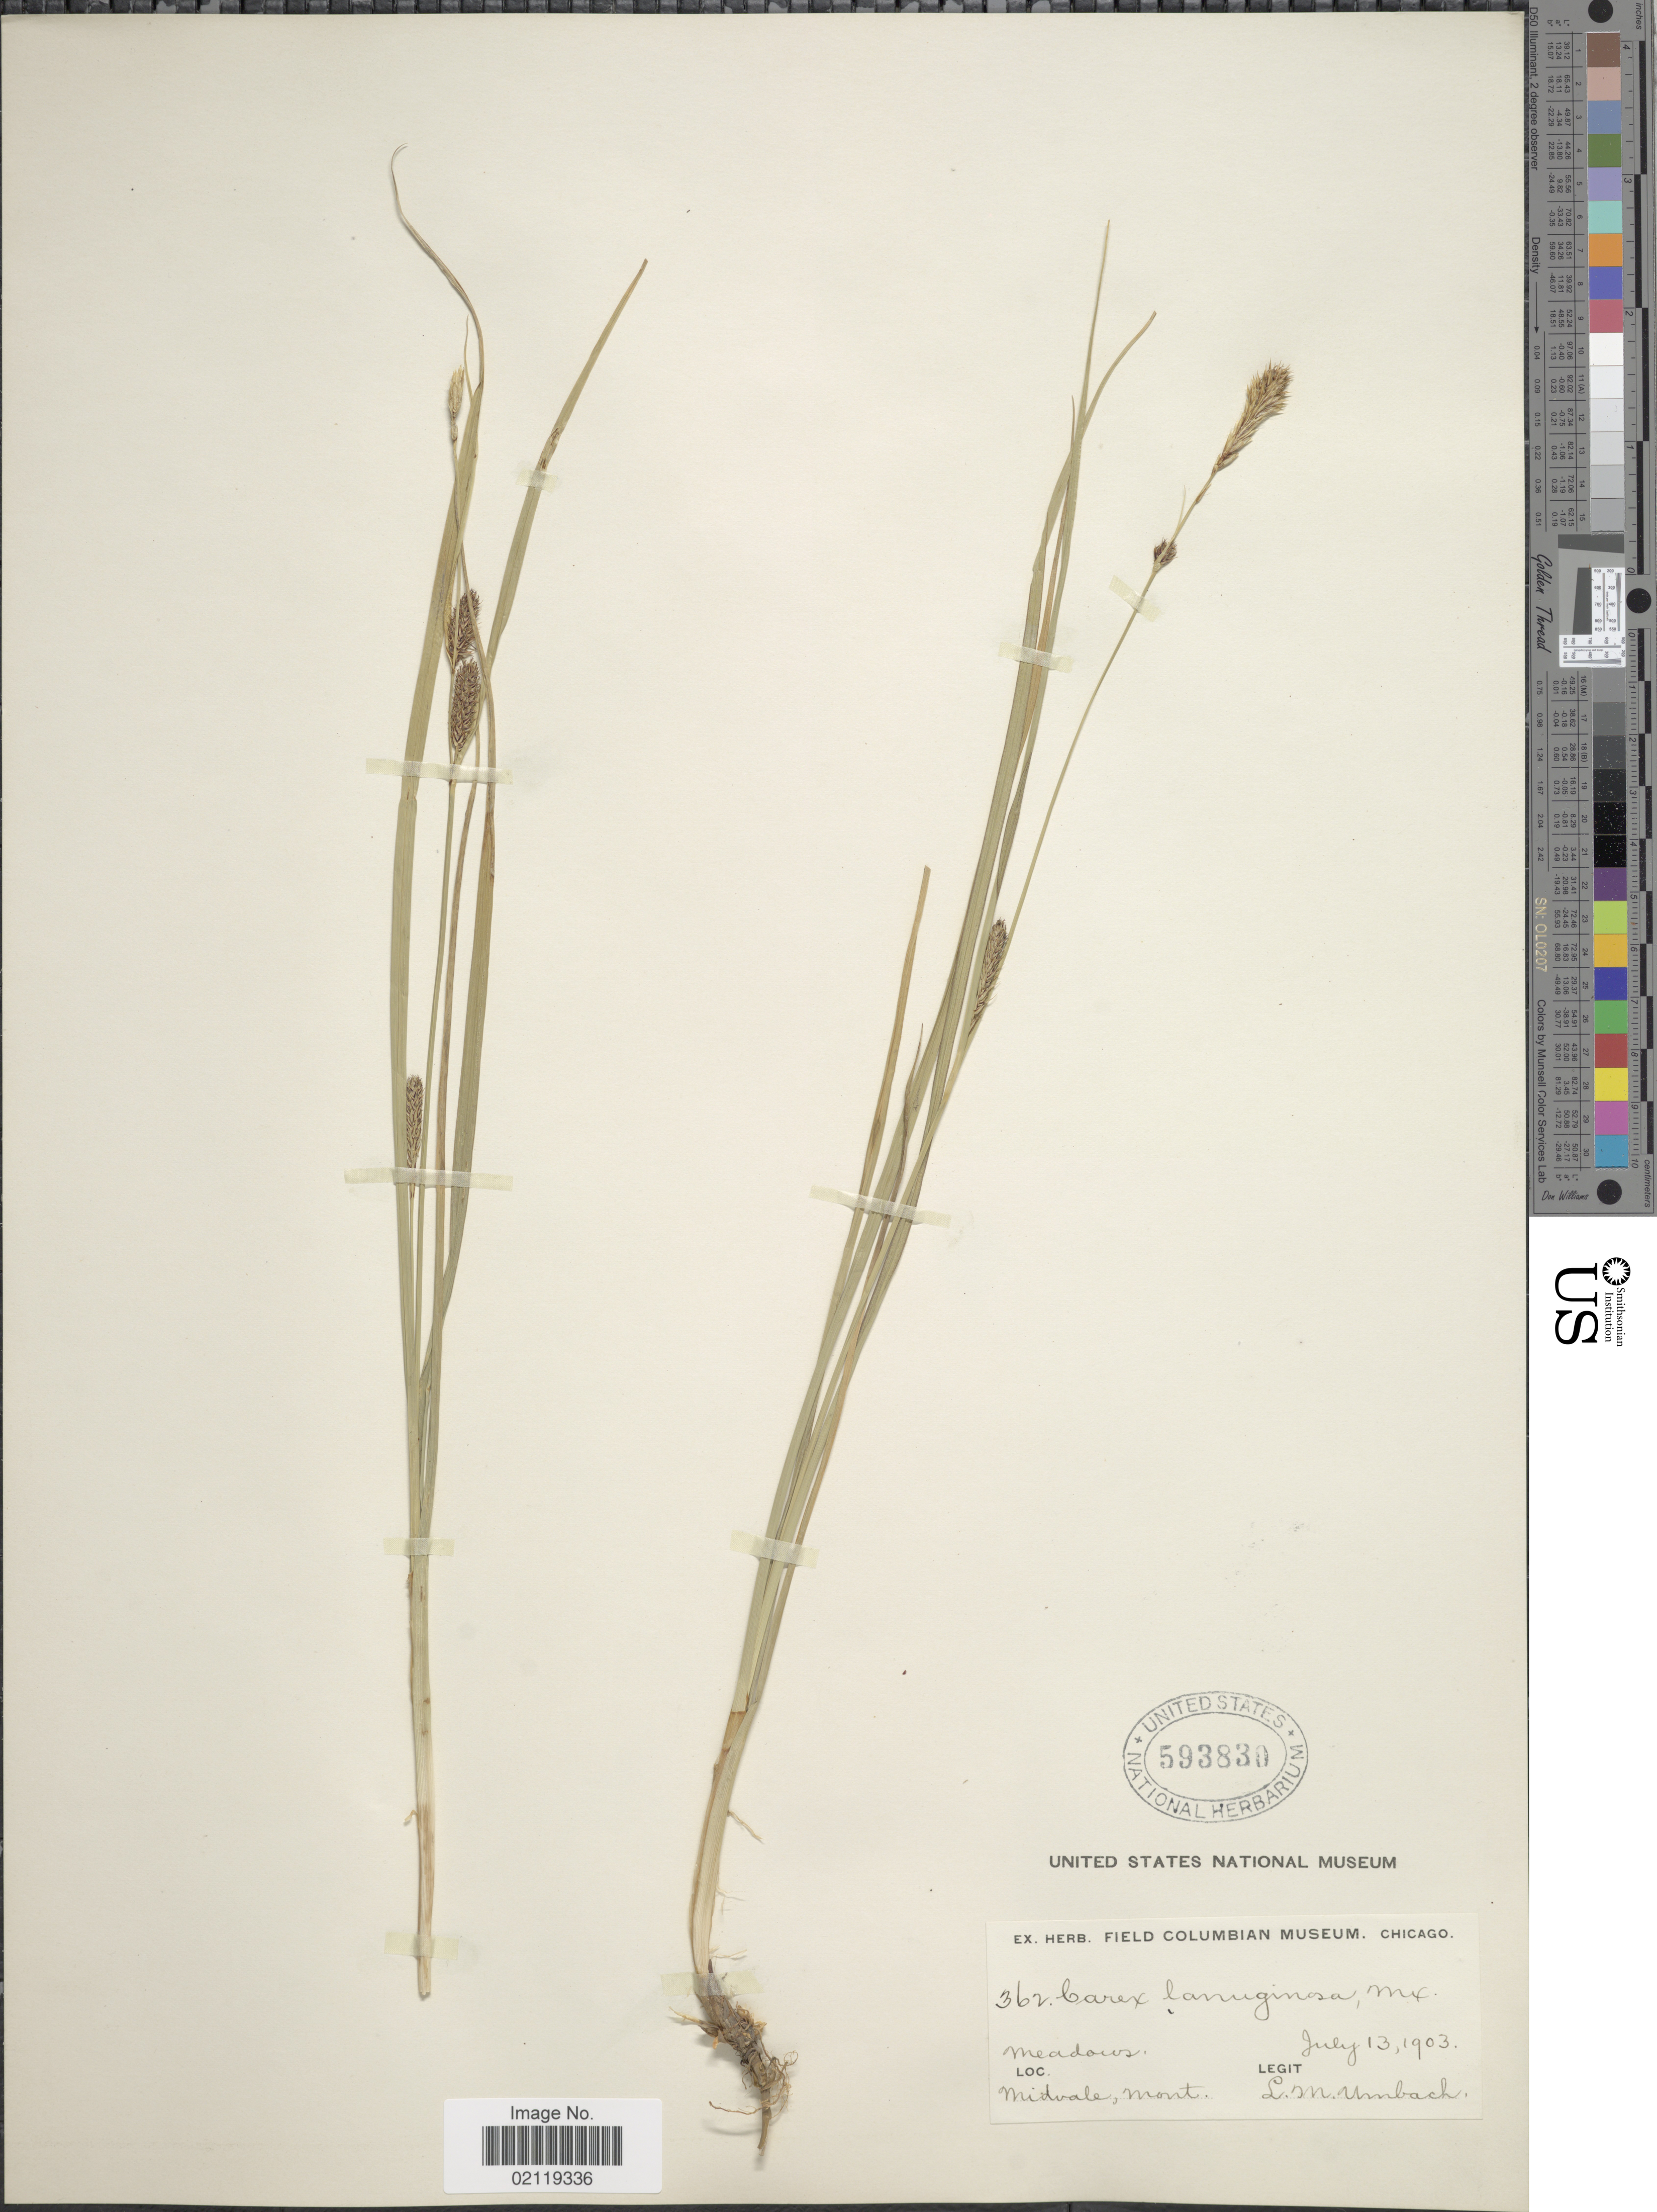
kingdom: Plantae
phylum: Tracheophyta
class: Liliopsida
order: Poales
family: Cyperaceae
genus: Carex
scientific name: Carex pellita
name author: Muhl. ex Willd.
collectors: L. M. Umbach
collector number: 362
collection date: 1903-07-13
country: United States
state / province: Montana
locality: Meadows. Midvale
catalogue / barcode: US 593830